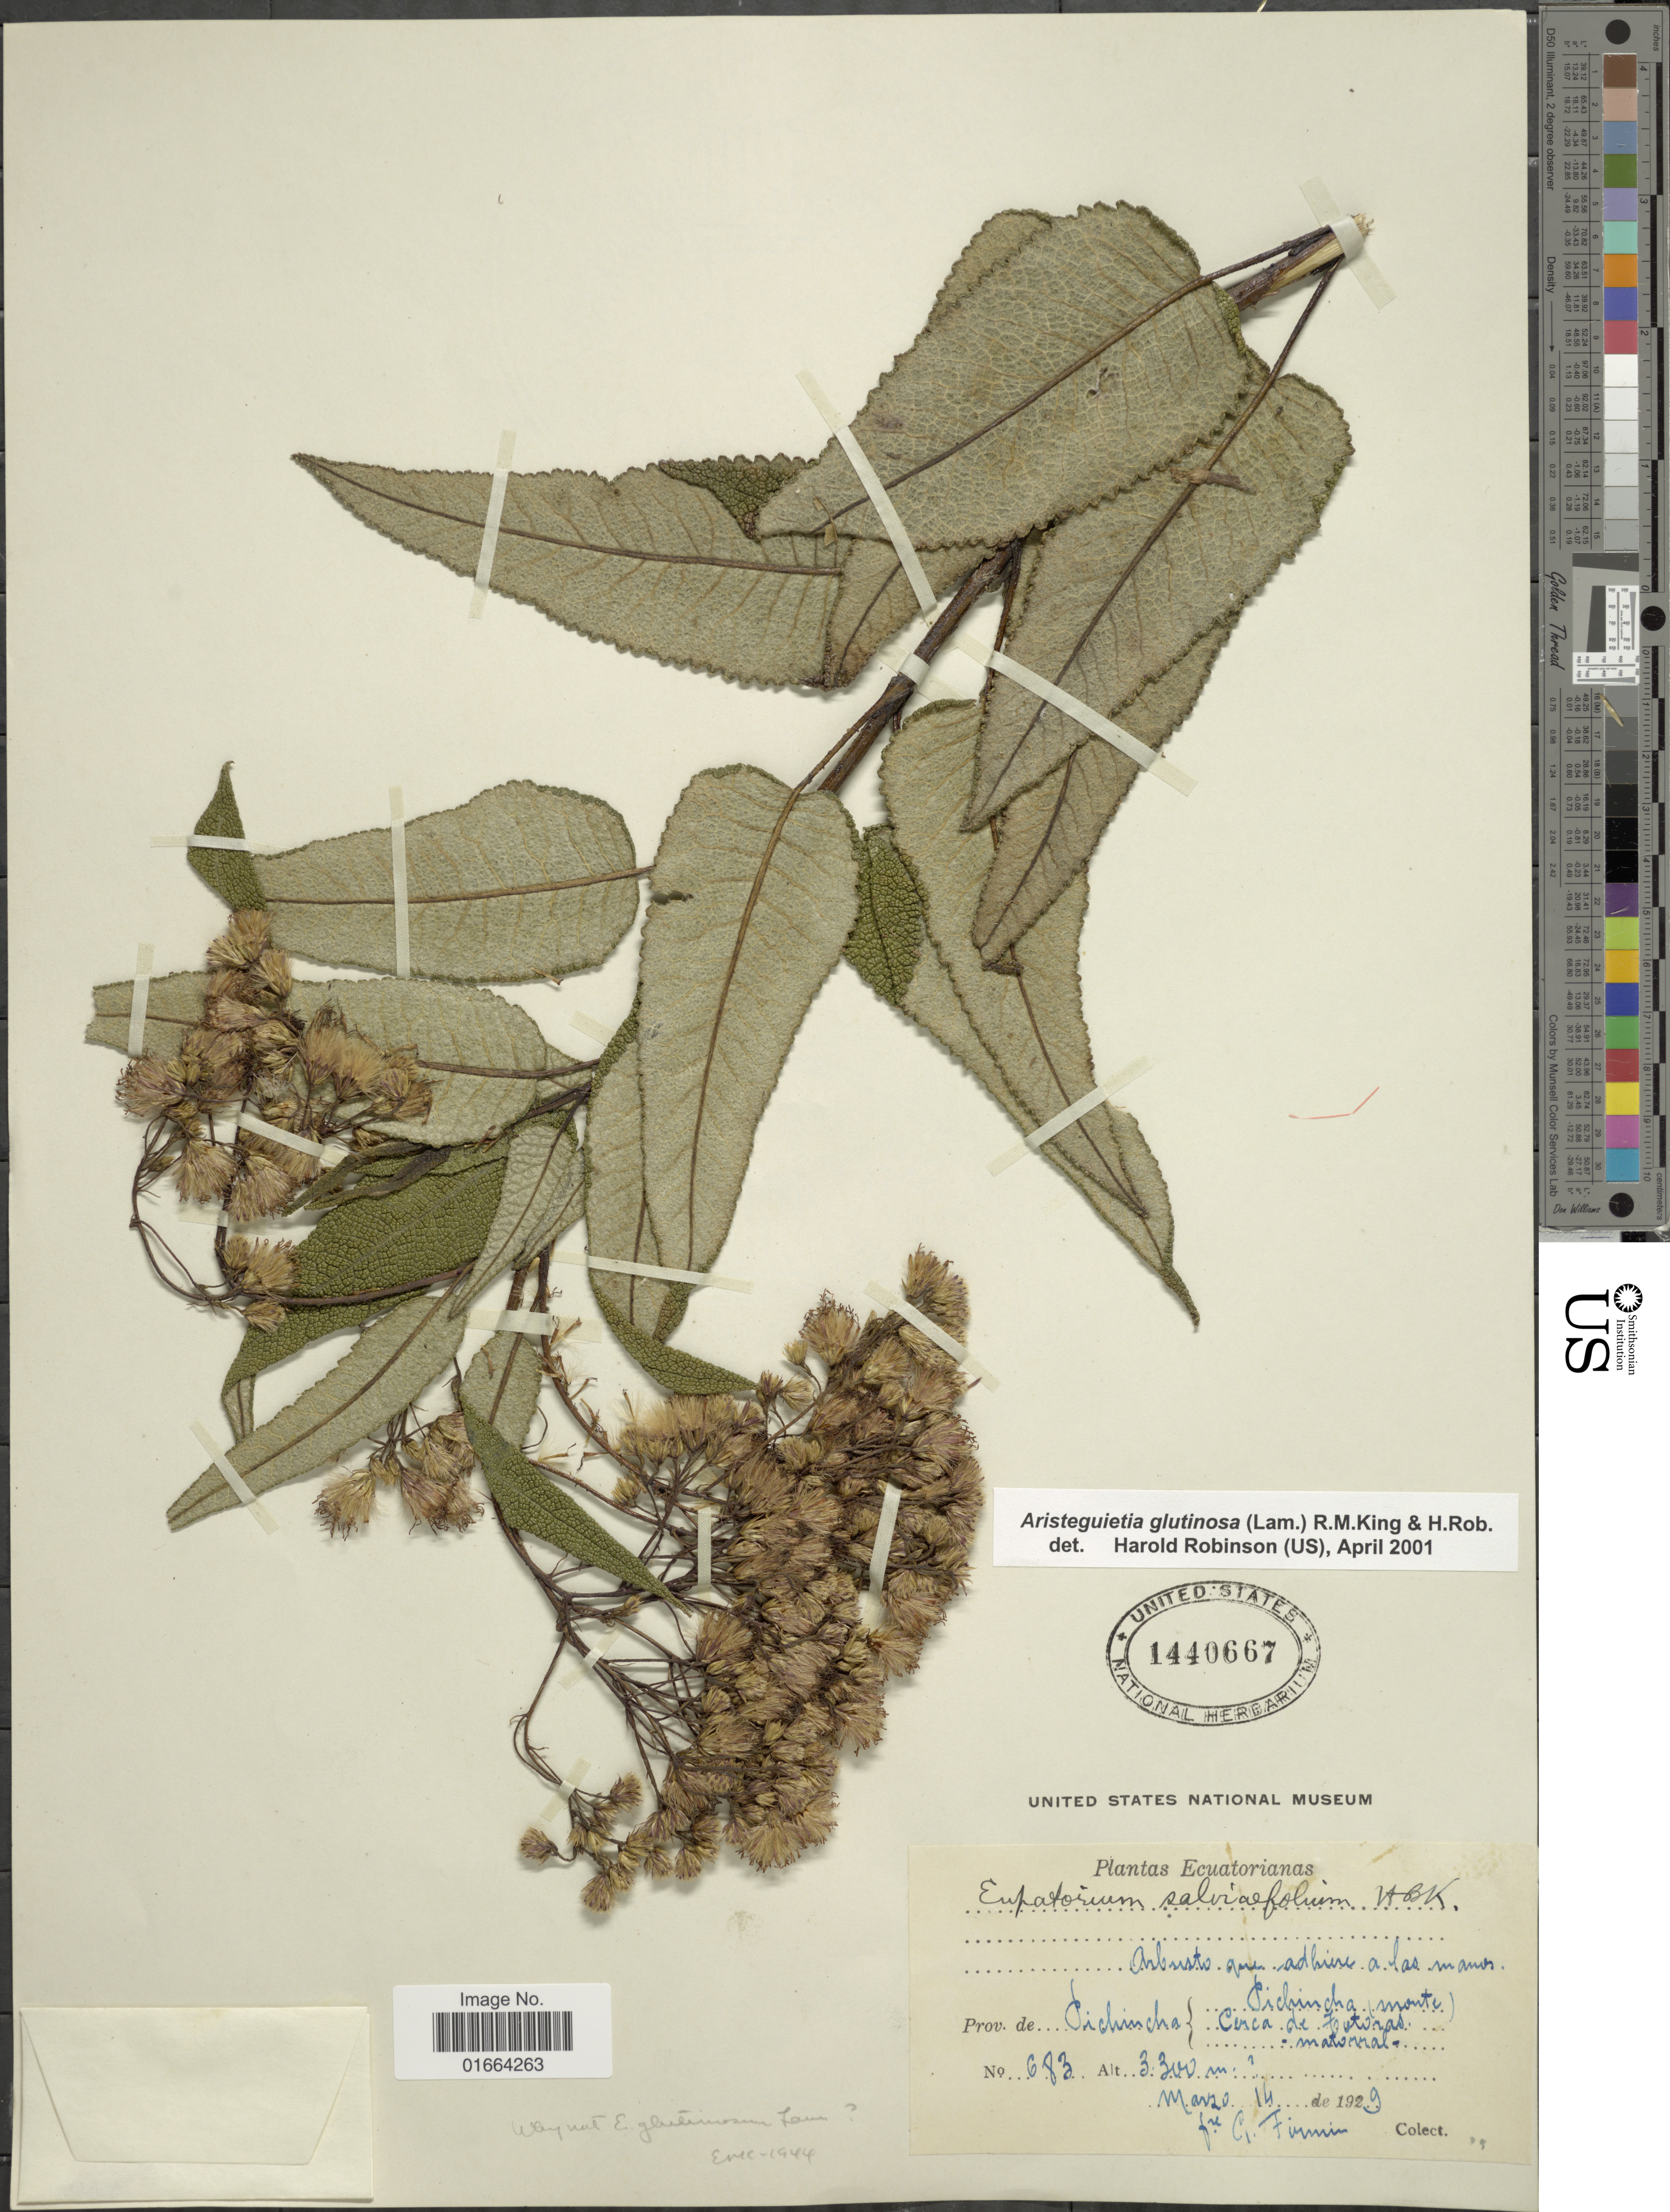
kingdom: Plantae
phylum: Tracheophyta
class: Magnoliopsida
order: Asterales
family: Asteraceae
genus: Aristeguietia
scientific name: Aristeguietia glutinosa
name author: (Lam.) R.M. King & H. Rob.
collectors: F. Firmin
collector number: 683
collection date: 1929-03-14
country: Ecuador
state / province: Pichincha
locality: Pichincha (monte). cerca de Totoras- matorral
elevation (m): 3300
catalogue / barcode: US 1440667